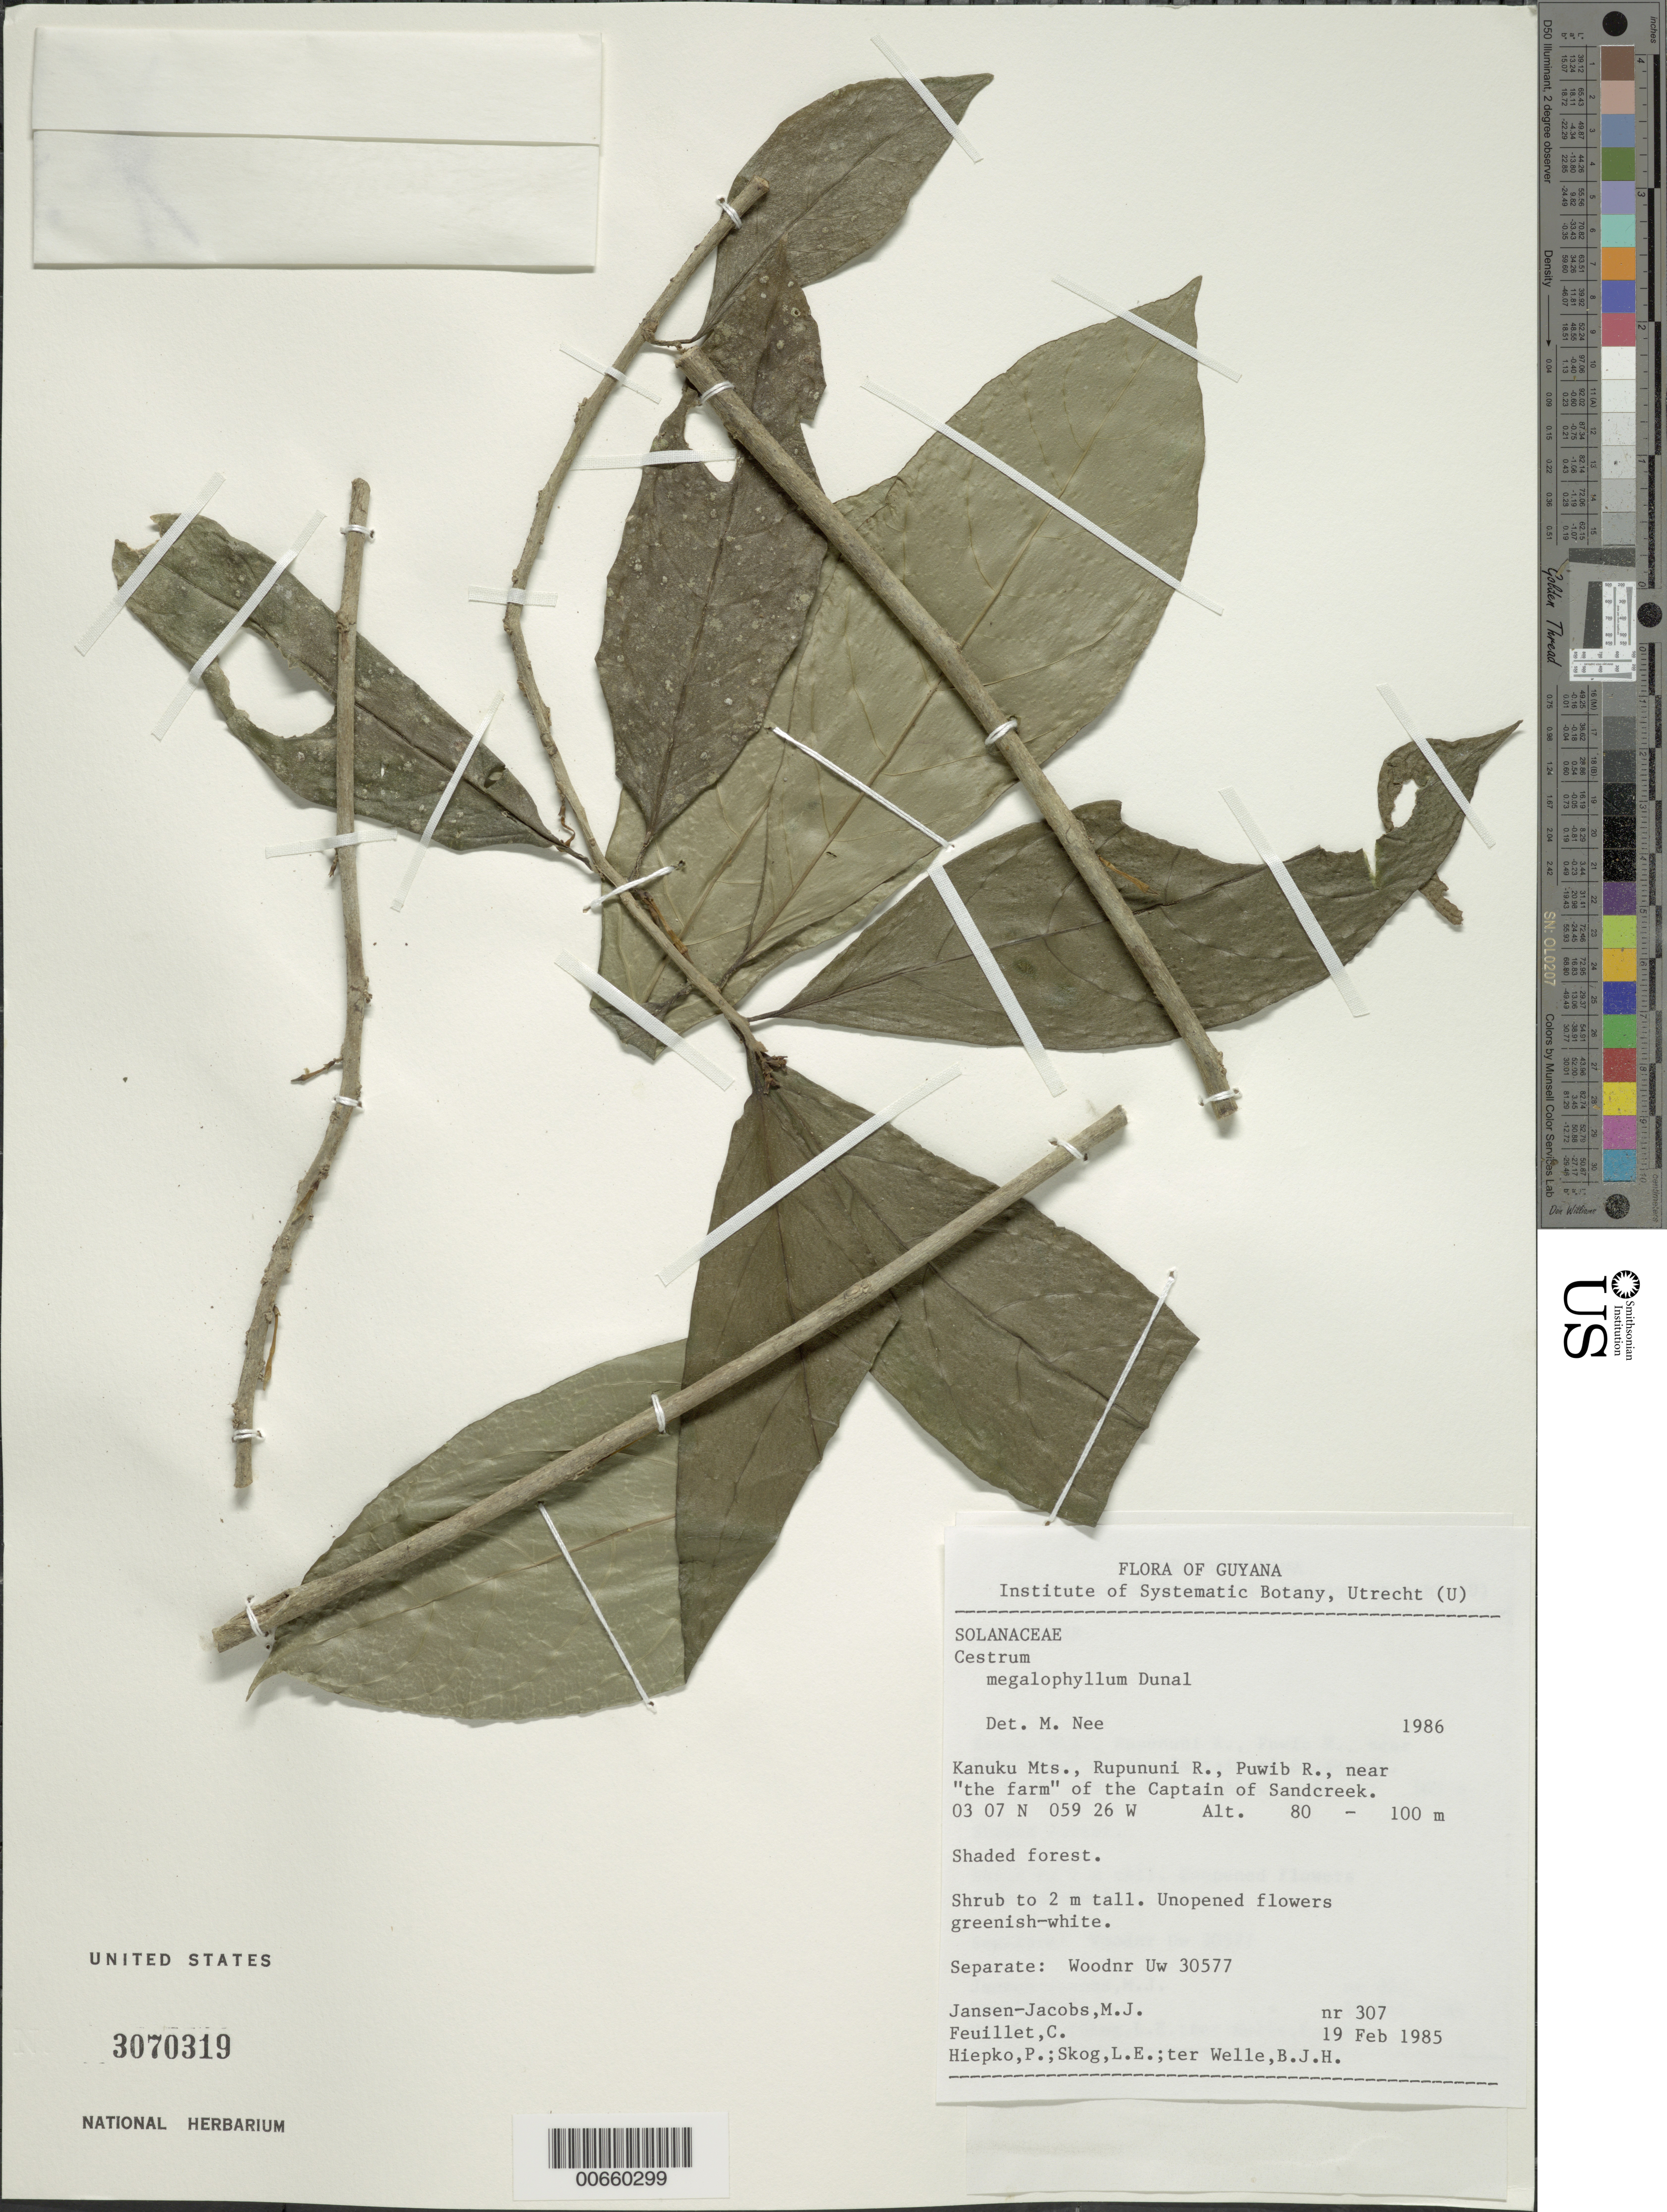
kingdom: Plantae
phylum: Tracheophyta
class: Magnoliopsida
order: Solanales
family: Solanaceae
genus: Cestrum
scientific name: Cestrum megalophyllum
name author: Dunal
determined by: Nee, Michael H.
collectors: M. J. Jansen-Jacobs, C. Feuillet, P. H. Hiepko, L. E. Skog & B. Welle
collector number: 307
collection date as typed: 19-Feb-85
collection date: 1985-02-19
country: Guyana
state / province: U. Takutu-U. Essequibo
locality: Kanuku Mts., Rupununi R., Puwib R. near "the farm" of the Captain of Sandcreek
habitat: Shaded forest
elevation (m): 80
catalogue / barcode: US 3070319